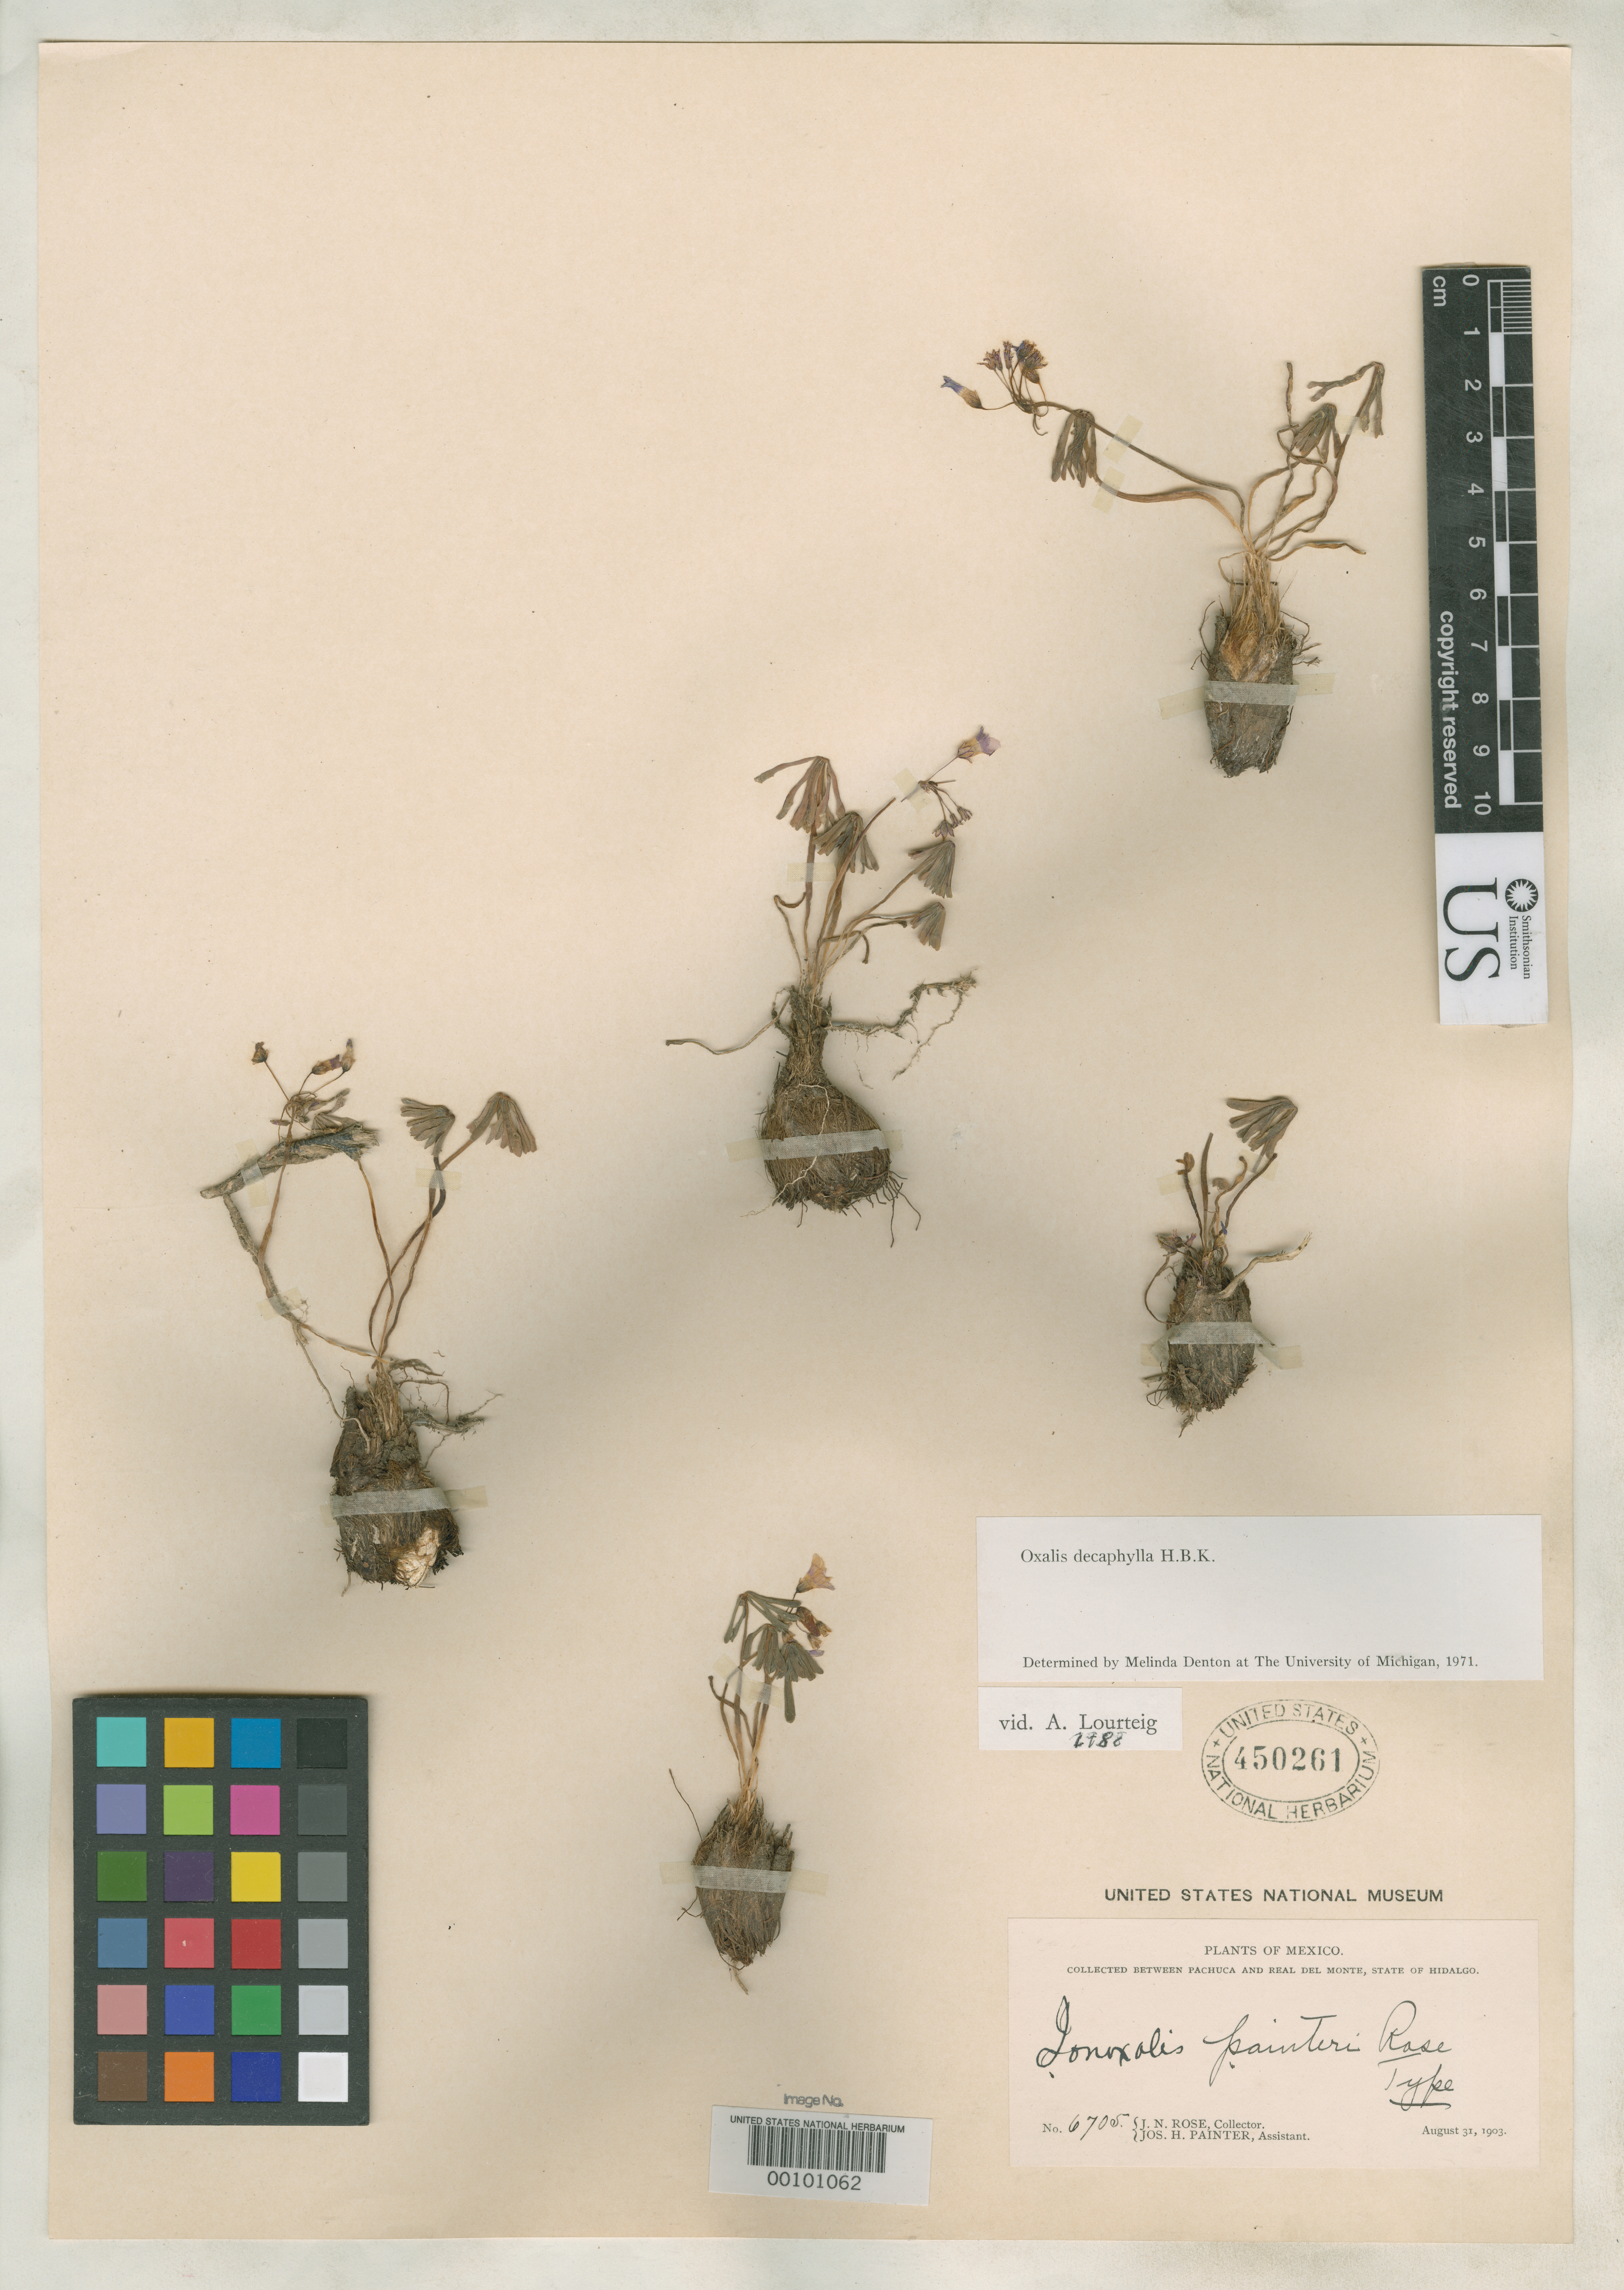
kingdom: Plantae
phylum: Tracheophyta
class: Magnoliopsida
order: Oxalidales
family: Oxalidaceae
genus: Ionoxalis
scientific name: Ionoxalis painteri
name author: Rose in Small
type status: Isotype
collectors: J. N. Rose & J. H. Painter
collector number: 6705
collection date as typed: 31 Aug 1903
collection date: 1903-08-31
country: Mexico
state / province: Hidalgo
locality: Between Pachuca and Real del Monte.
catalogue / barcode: US 450261